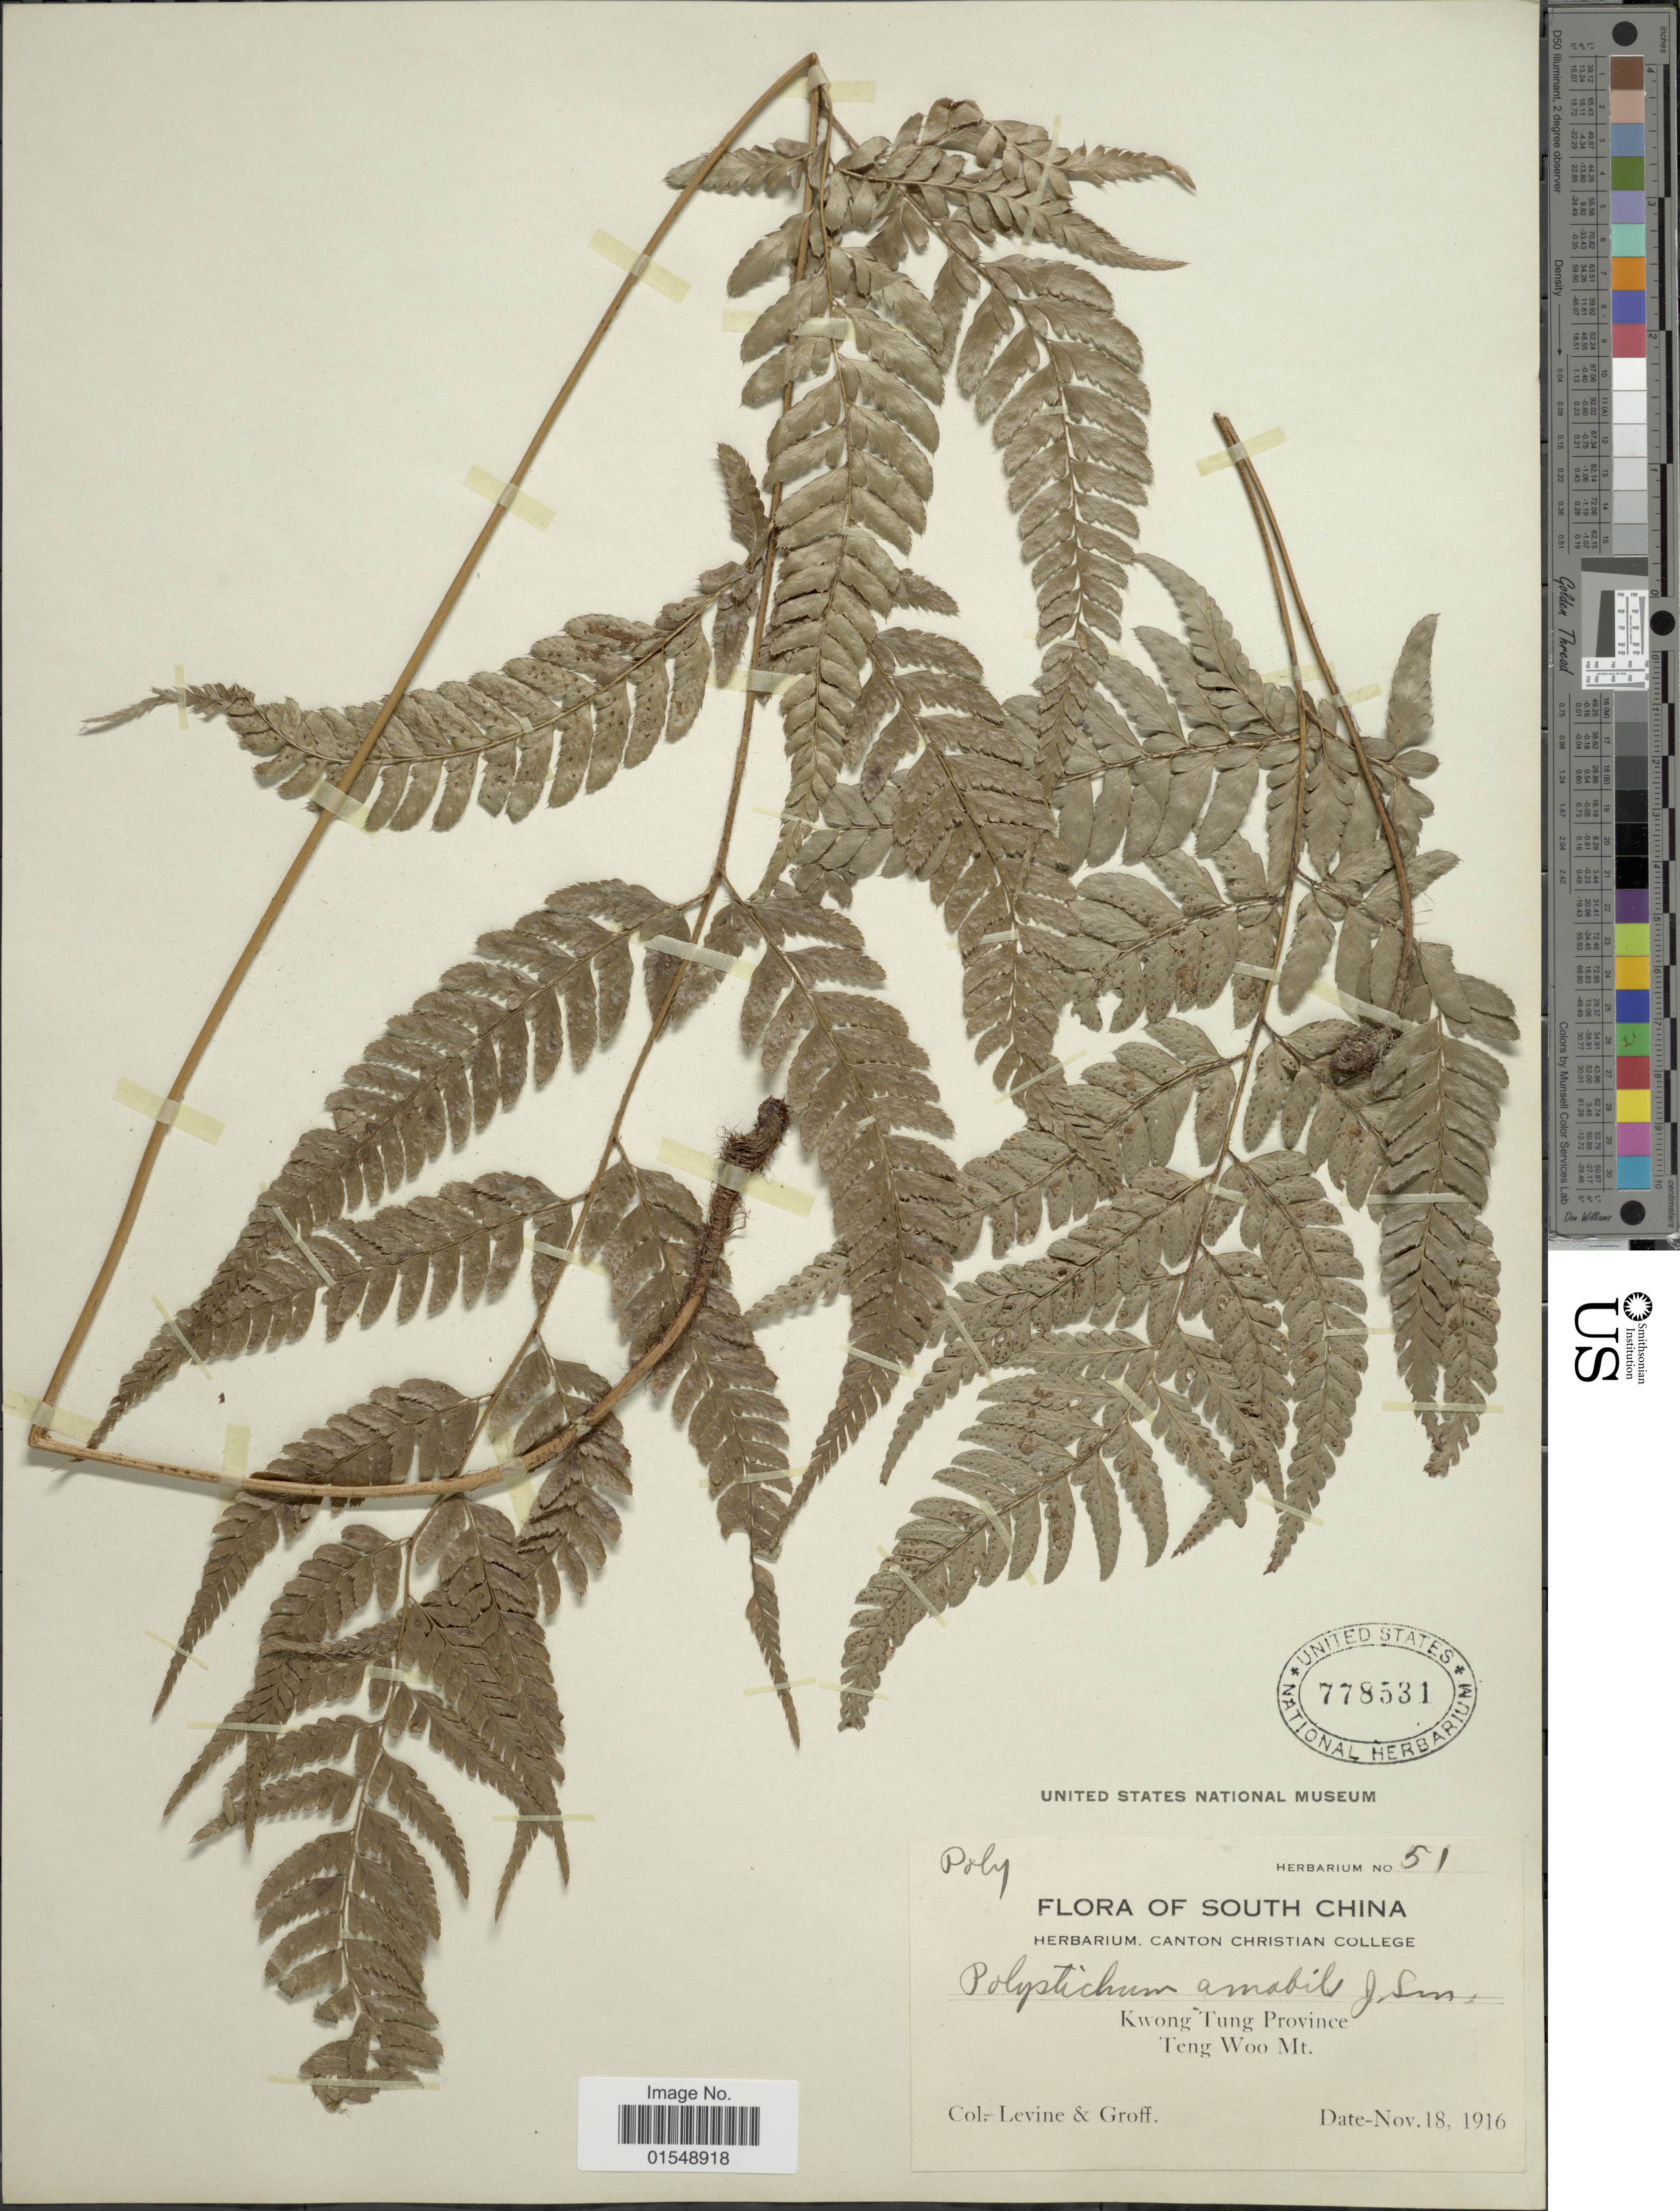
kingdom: Plantae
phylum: Tracheophyta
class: Polypodiopsida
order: Polypodiales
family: Dryopteridaceae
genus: Arachniodes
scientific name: Arachniodes amabilis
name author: (Blume) Tindale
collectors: -. Levine & -- Groff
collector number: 51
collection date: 1916-11-18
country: China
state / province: Guangdong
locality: South China, Kwong Tung Province, Teng Woo Mt.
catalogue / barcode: US 778531